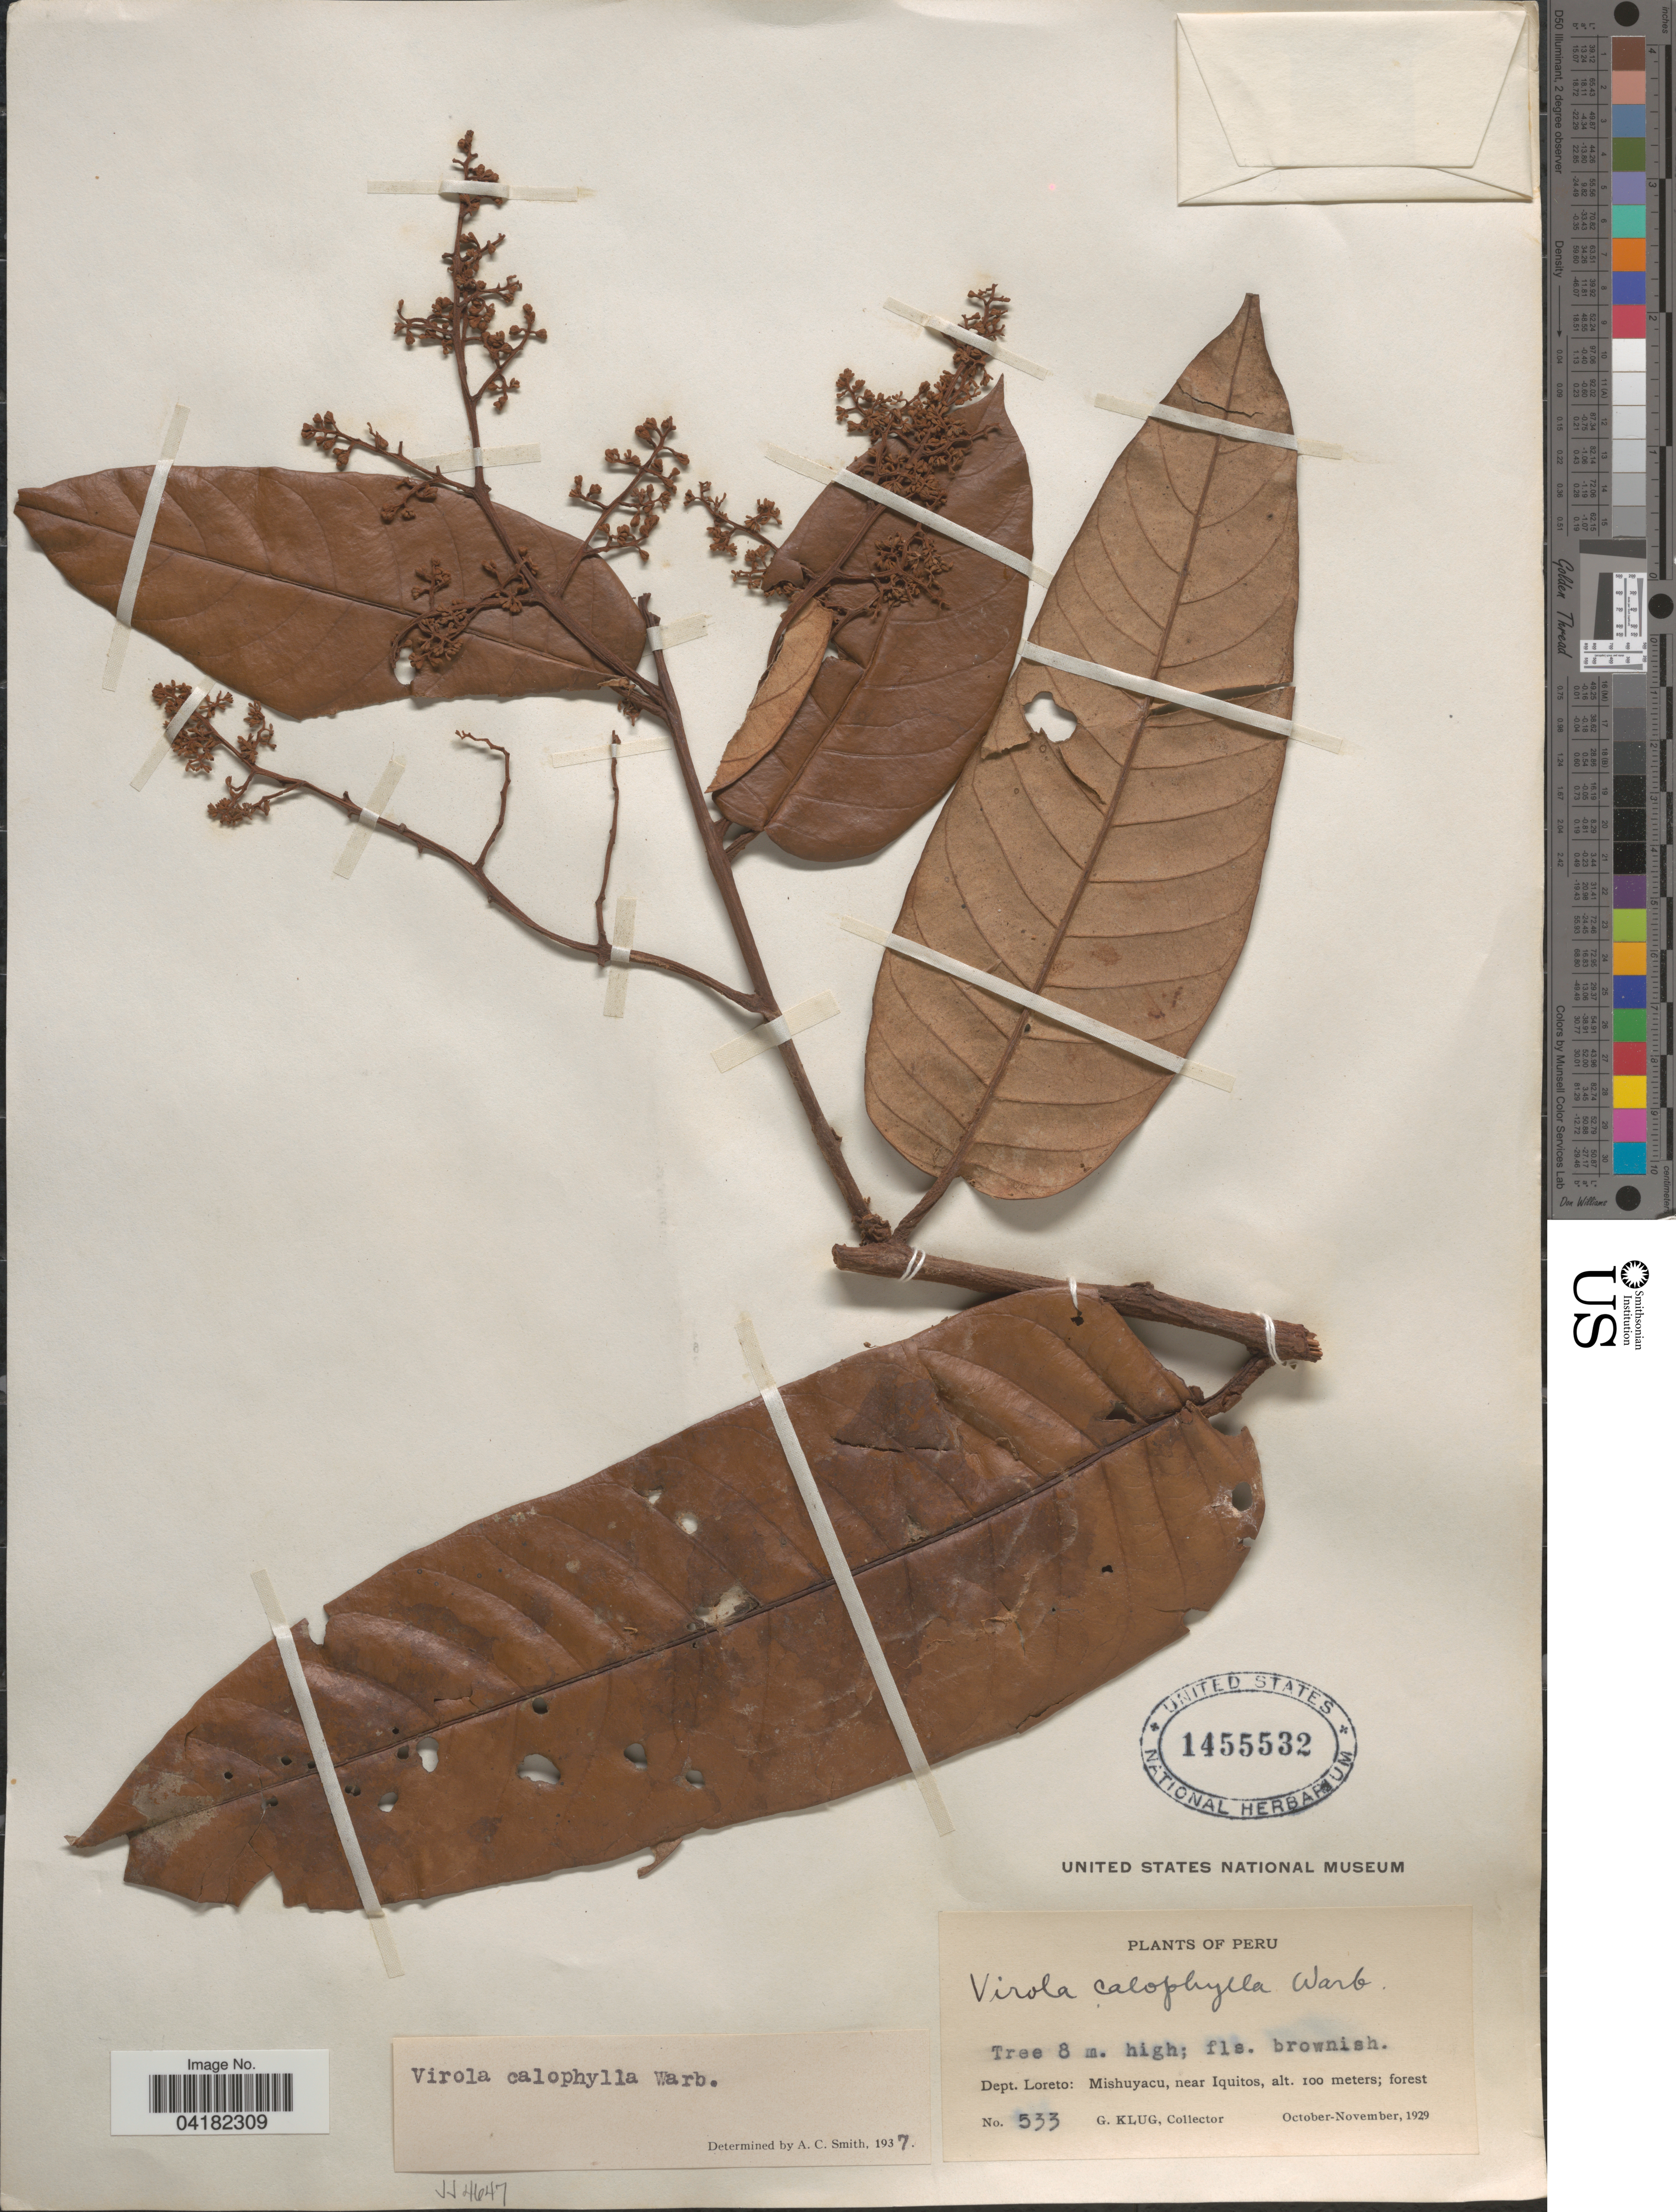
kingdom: Plantae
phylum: Tracheophyta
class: Magnoliopsida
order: Magnoliales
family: Myristicaceae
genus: Virola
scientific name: Virola calophylla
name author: (Spruce) Warb.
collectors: G. Klug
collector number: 533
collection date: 1929-10/1929-11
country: Peru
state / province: Loreto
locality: Dept. Loreto: Mishuyacu, near Iquitos.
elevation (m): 100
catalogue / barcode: US 1455532